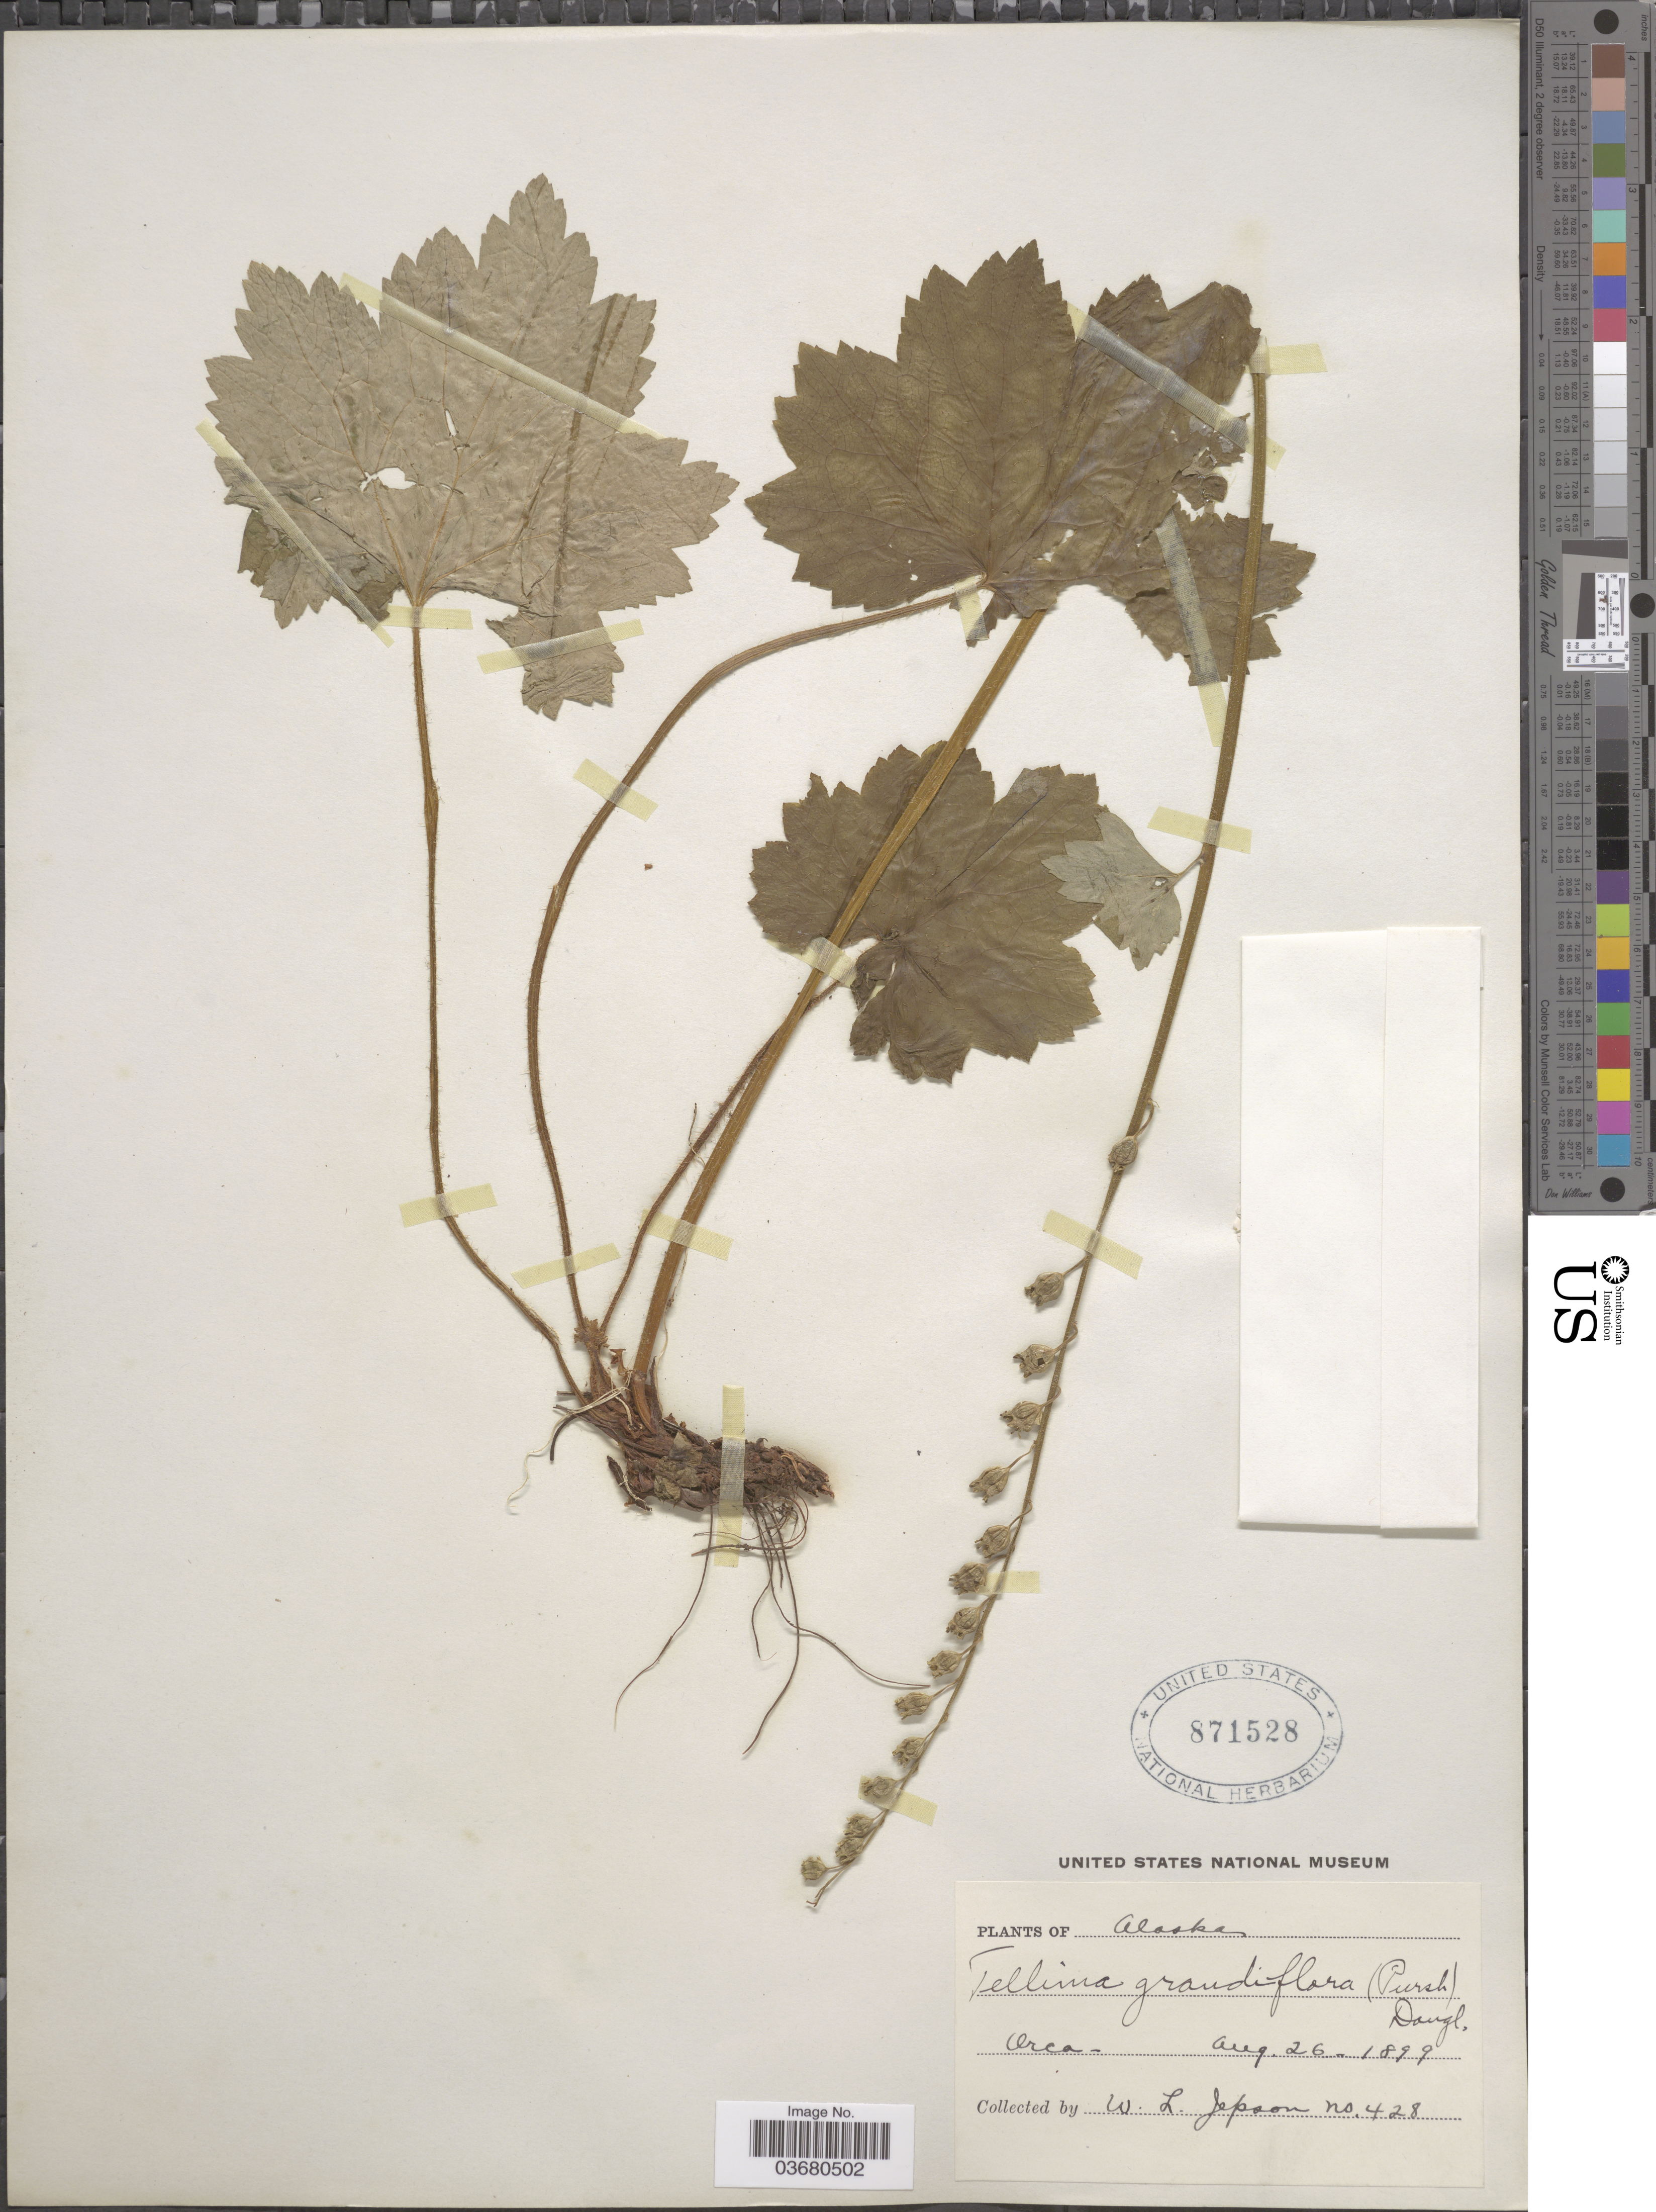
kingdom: Plantae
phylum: Tracheophyta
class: Magnoliopsida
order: Saxifragales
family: Saxifragaceae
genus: Tellima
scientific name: Tellima grandiflora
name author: (Pursh) Douglas ex Lindl.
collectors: W. L. Jepson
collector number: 428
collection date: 1899-08-26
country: United States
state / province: Alaska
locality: Orca.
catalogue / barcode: US 871528